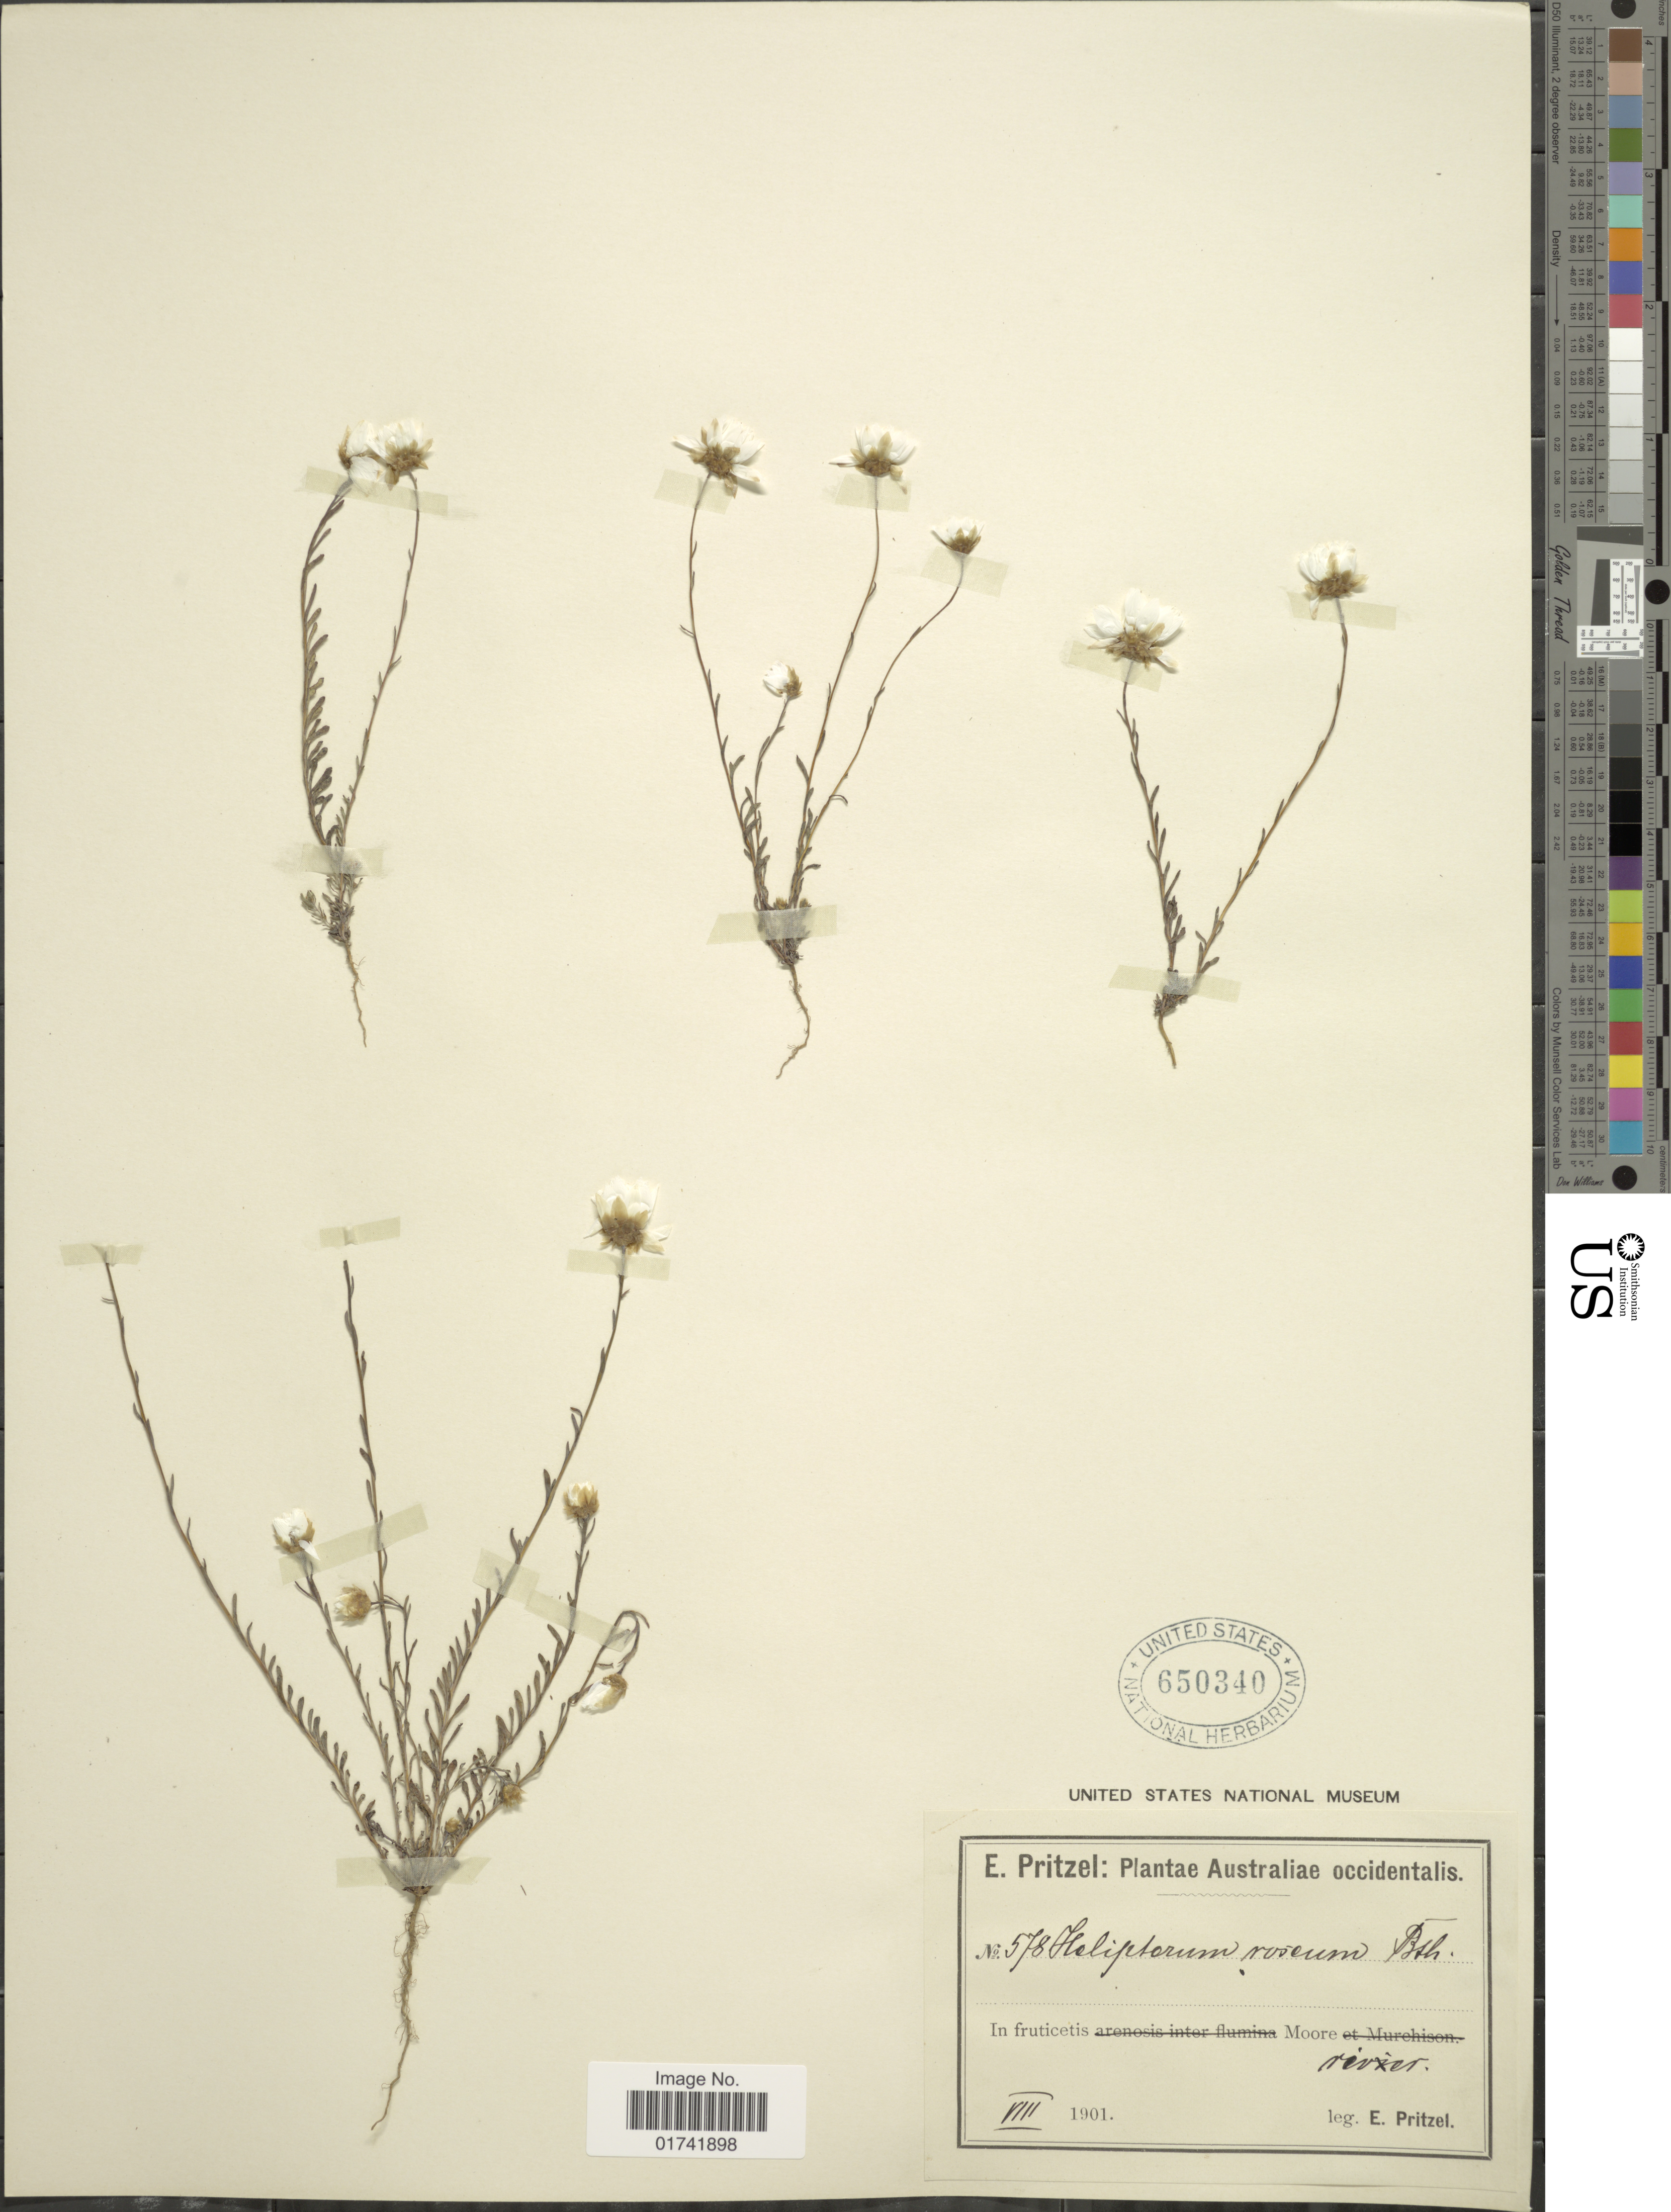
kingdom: Plantae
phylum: Tracheophyta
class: Magnoliopsida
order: Asterales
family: Asteraceae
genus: Helipterum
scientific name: Helipterum roseum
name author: Benth.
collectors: E. G. Pritzel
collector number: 578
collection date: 1901-08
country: Australia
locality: Moore River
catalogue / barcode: US 650340